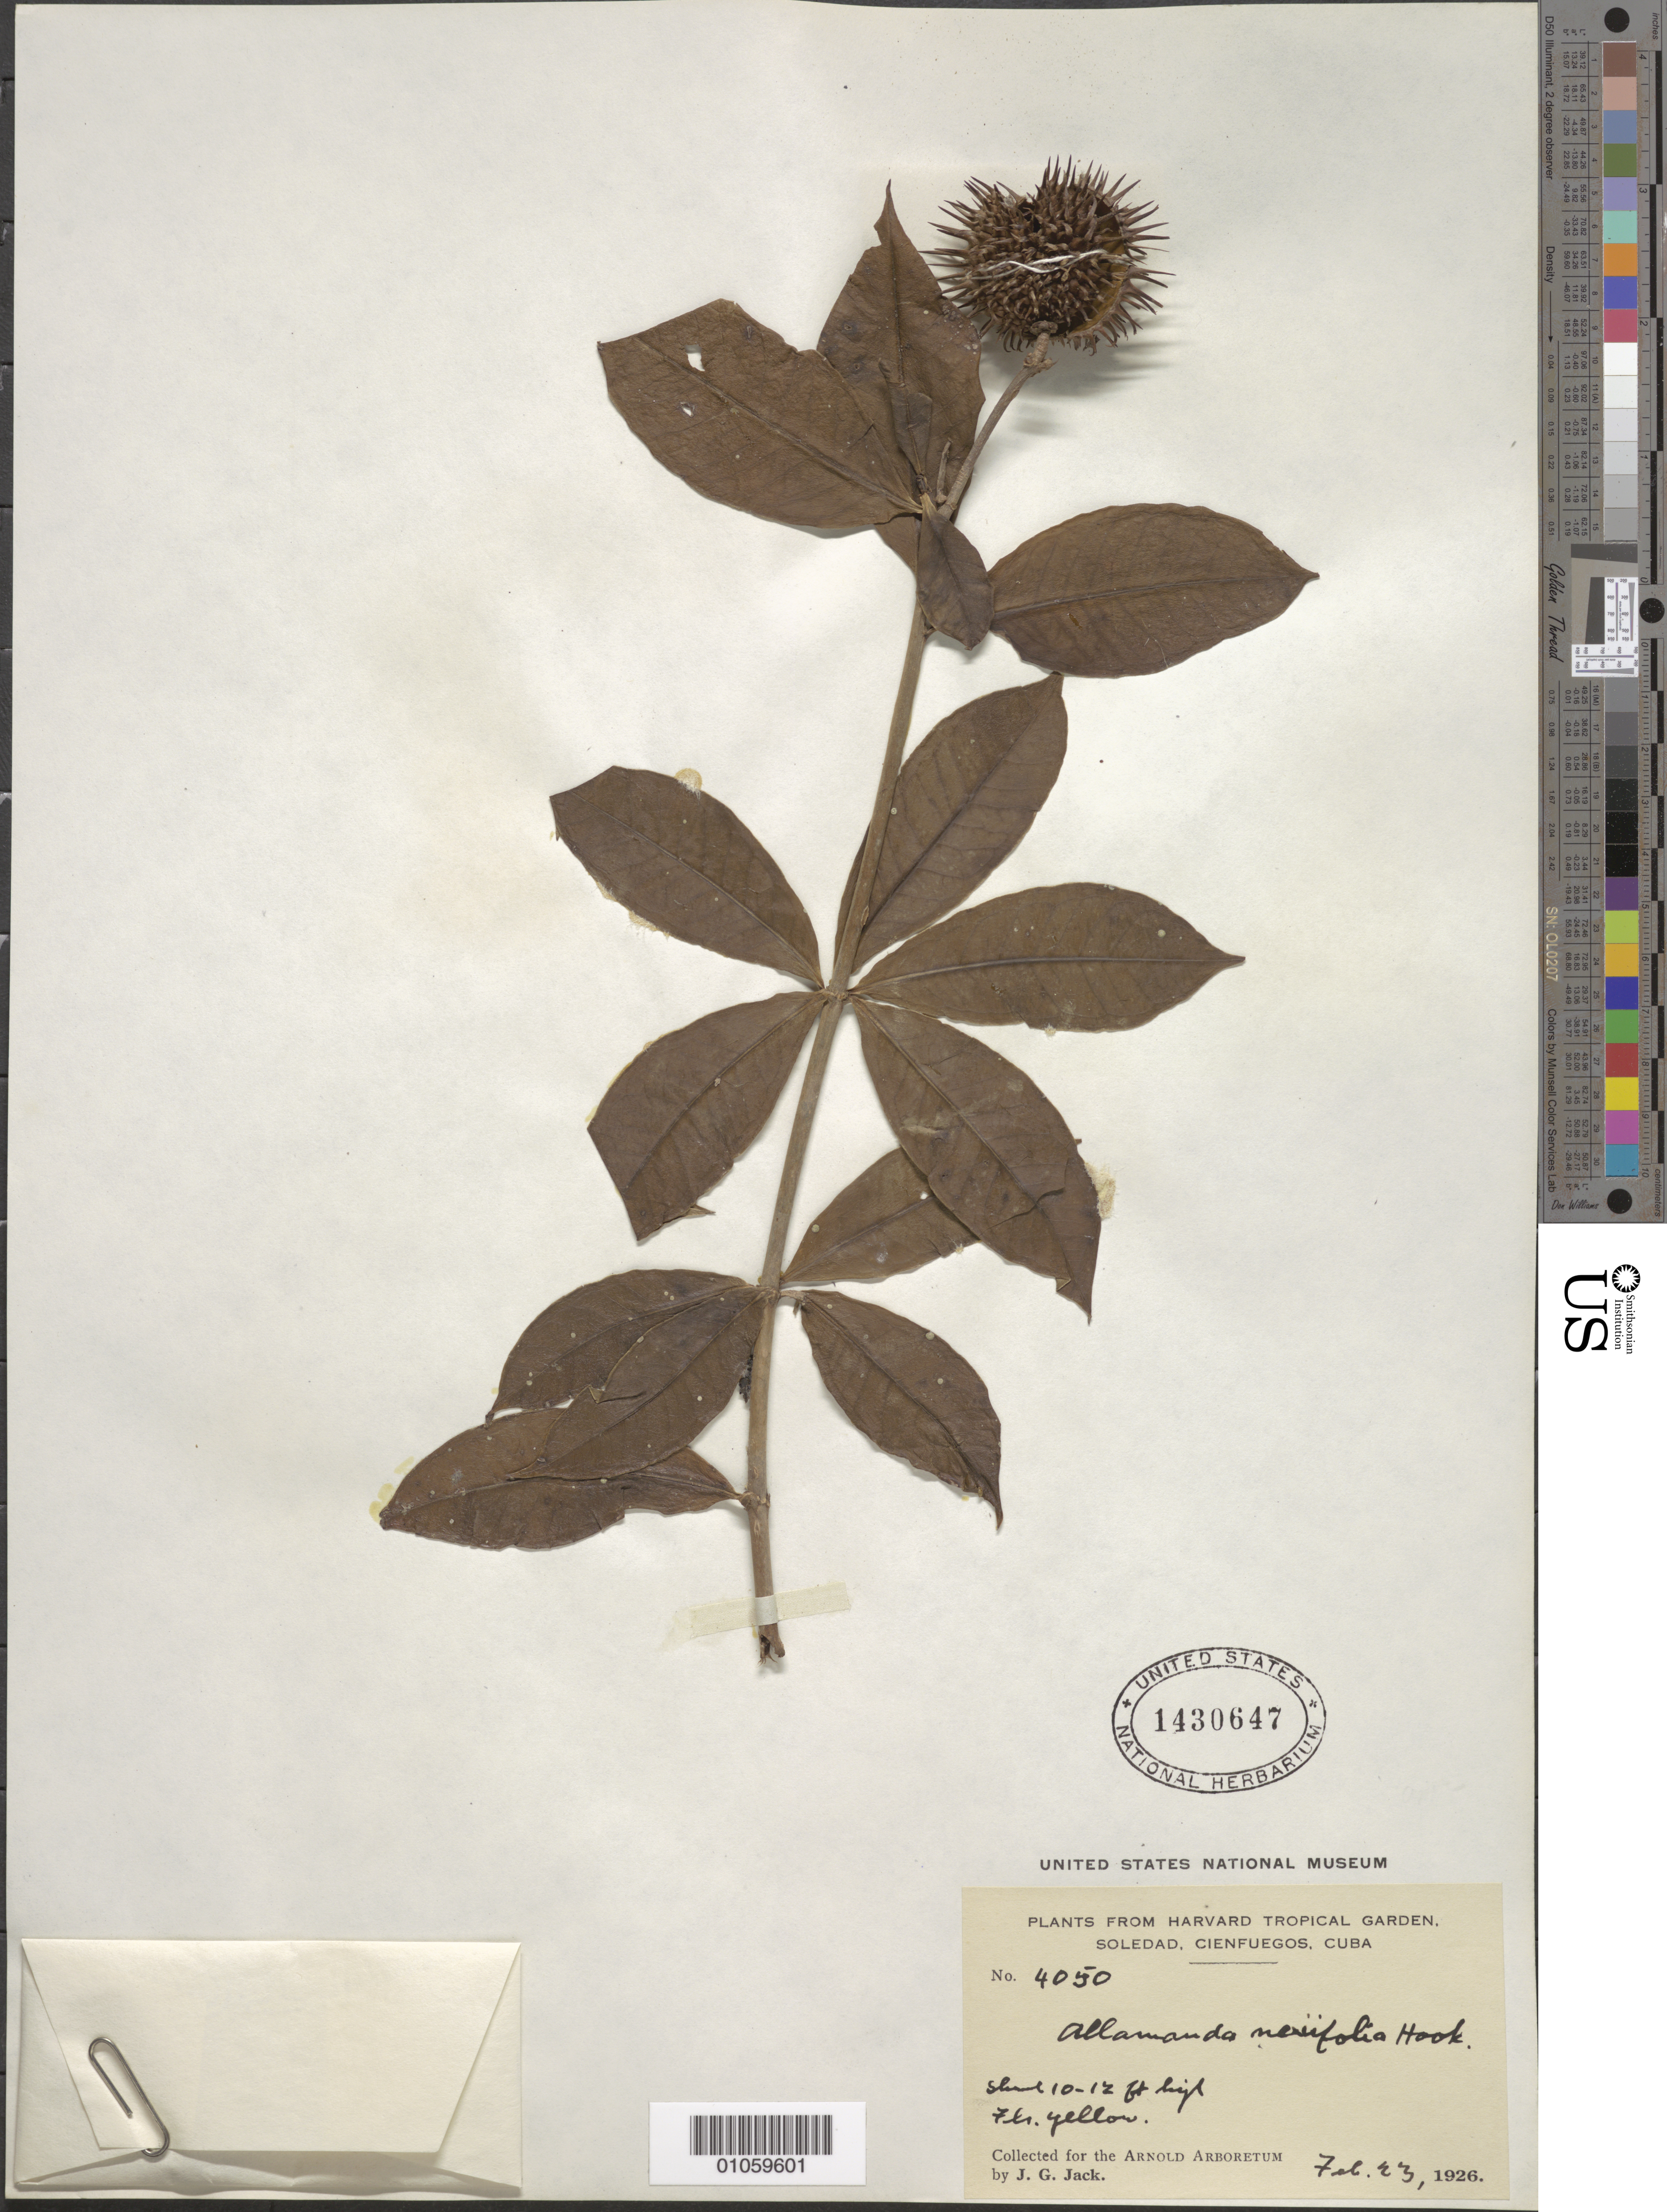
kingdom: Plantae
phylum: Tracheophyta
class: Magnoliopsida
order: Gentianales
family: Apocynaceae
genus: Allamanda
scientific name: Allamanda neriifolia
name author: Hook.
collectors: J. G. Jack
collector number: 4050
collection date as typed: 23 Feb 1926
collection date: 1926-02-23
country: Cuba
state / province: Cienfuegos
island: Cuba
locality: Soledad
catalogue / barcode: US 1430647